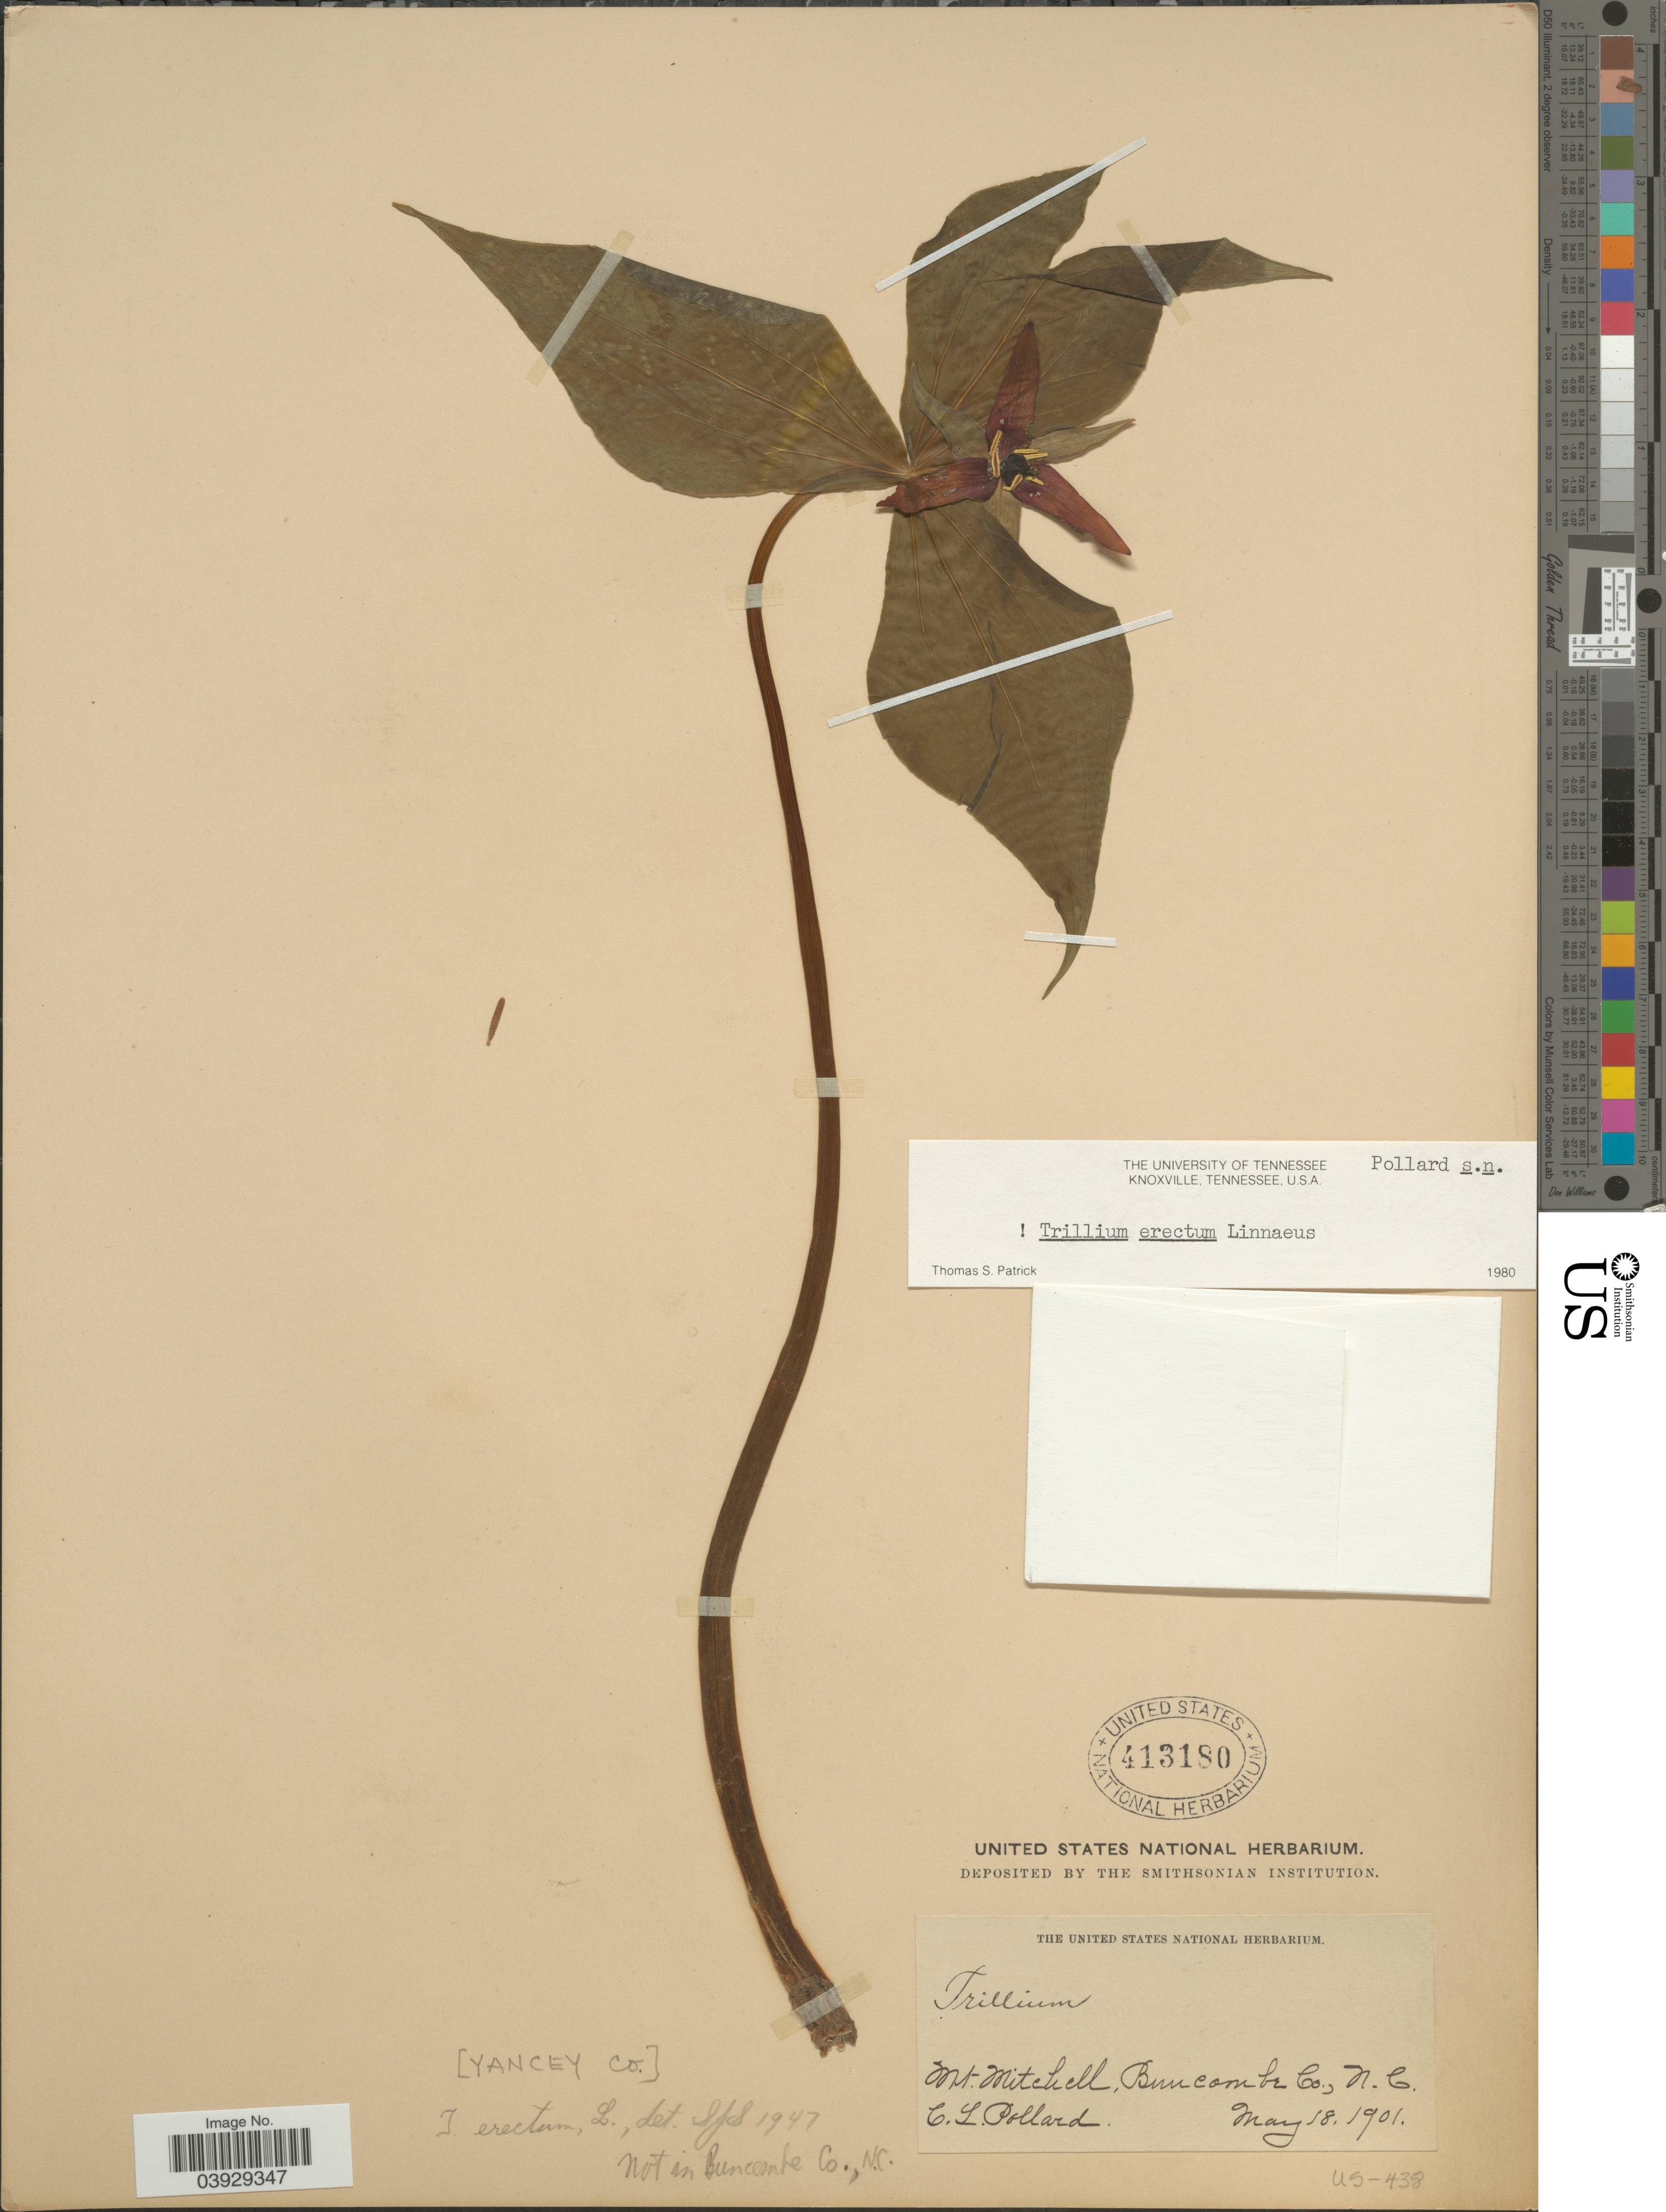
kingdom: Plantae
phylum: Tracheophyta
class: Liliopsida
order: Liliales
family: Melanthiaceae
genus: Trillium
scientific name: Trillium erectum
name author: L.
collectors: C. L. Pollard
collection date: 1901-05-18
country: United States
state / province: North Carolina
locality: Mt. Mitchell, Buncombe Co. Yancey Co.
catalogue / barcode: US 413180